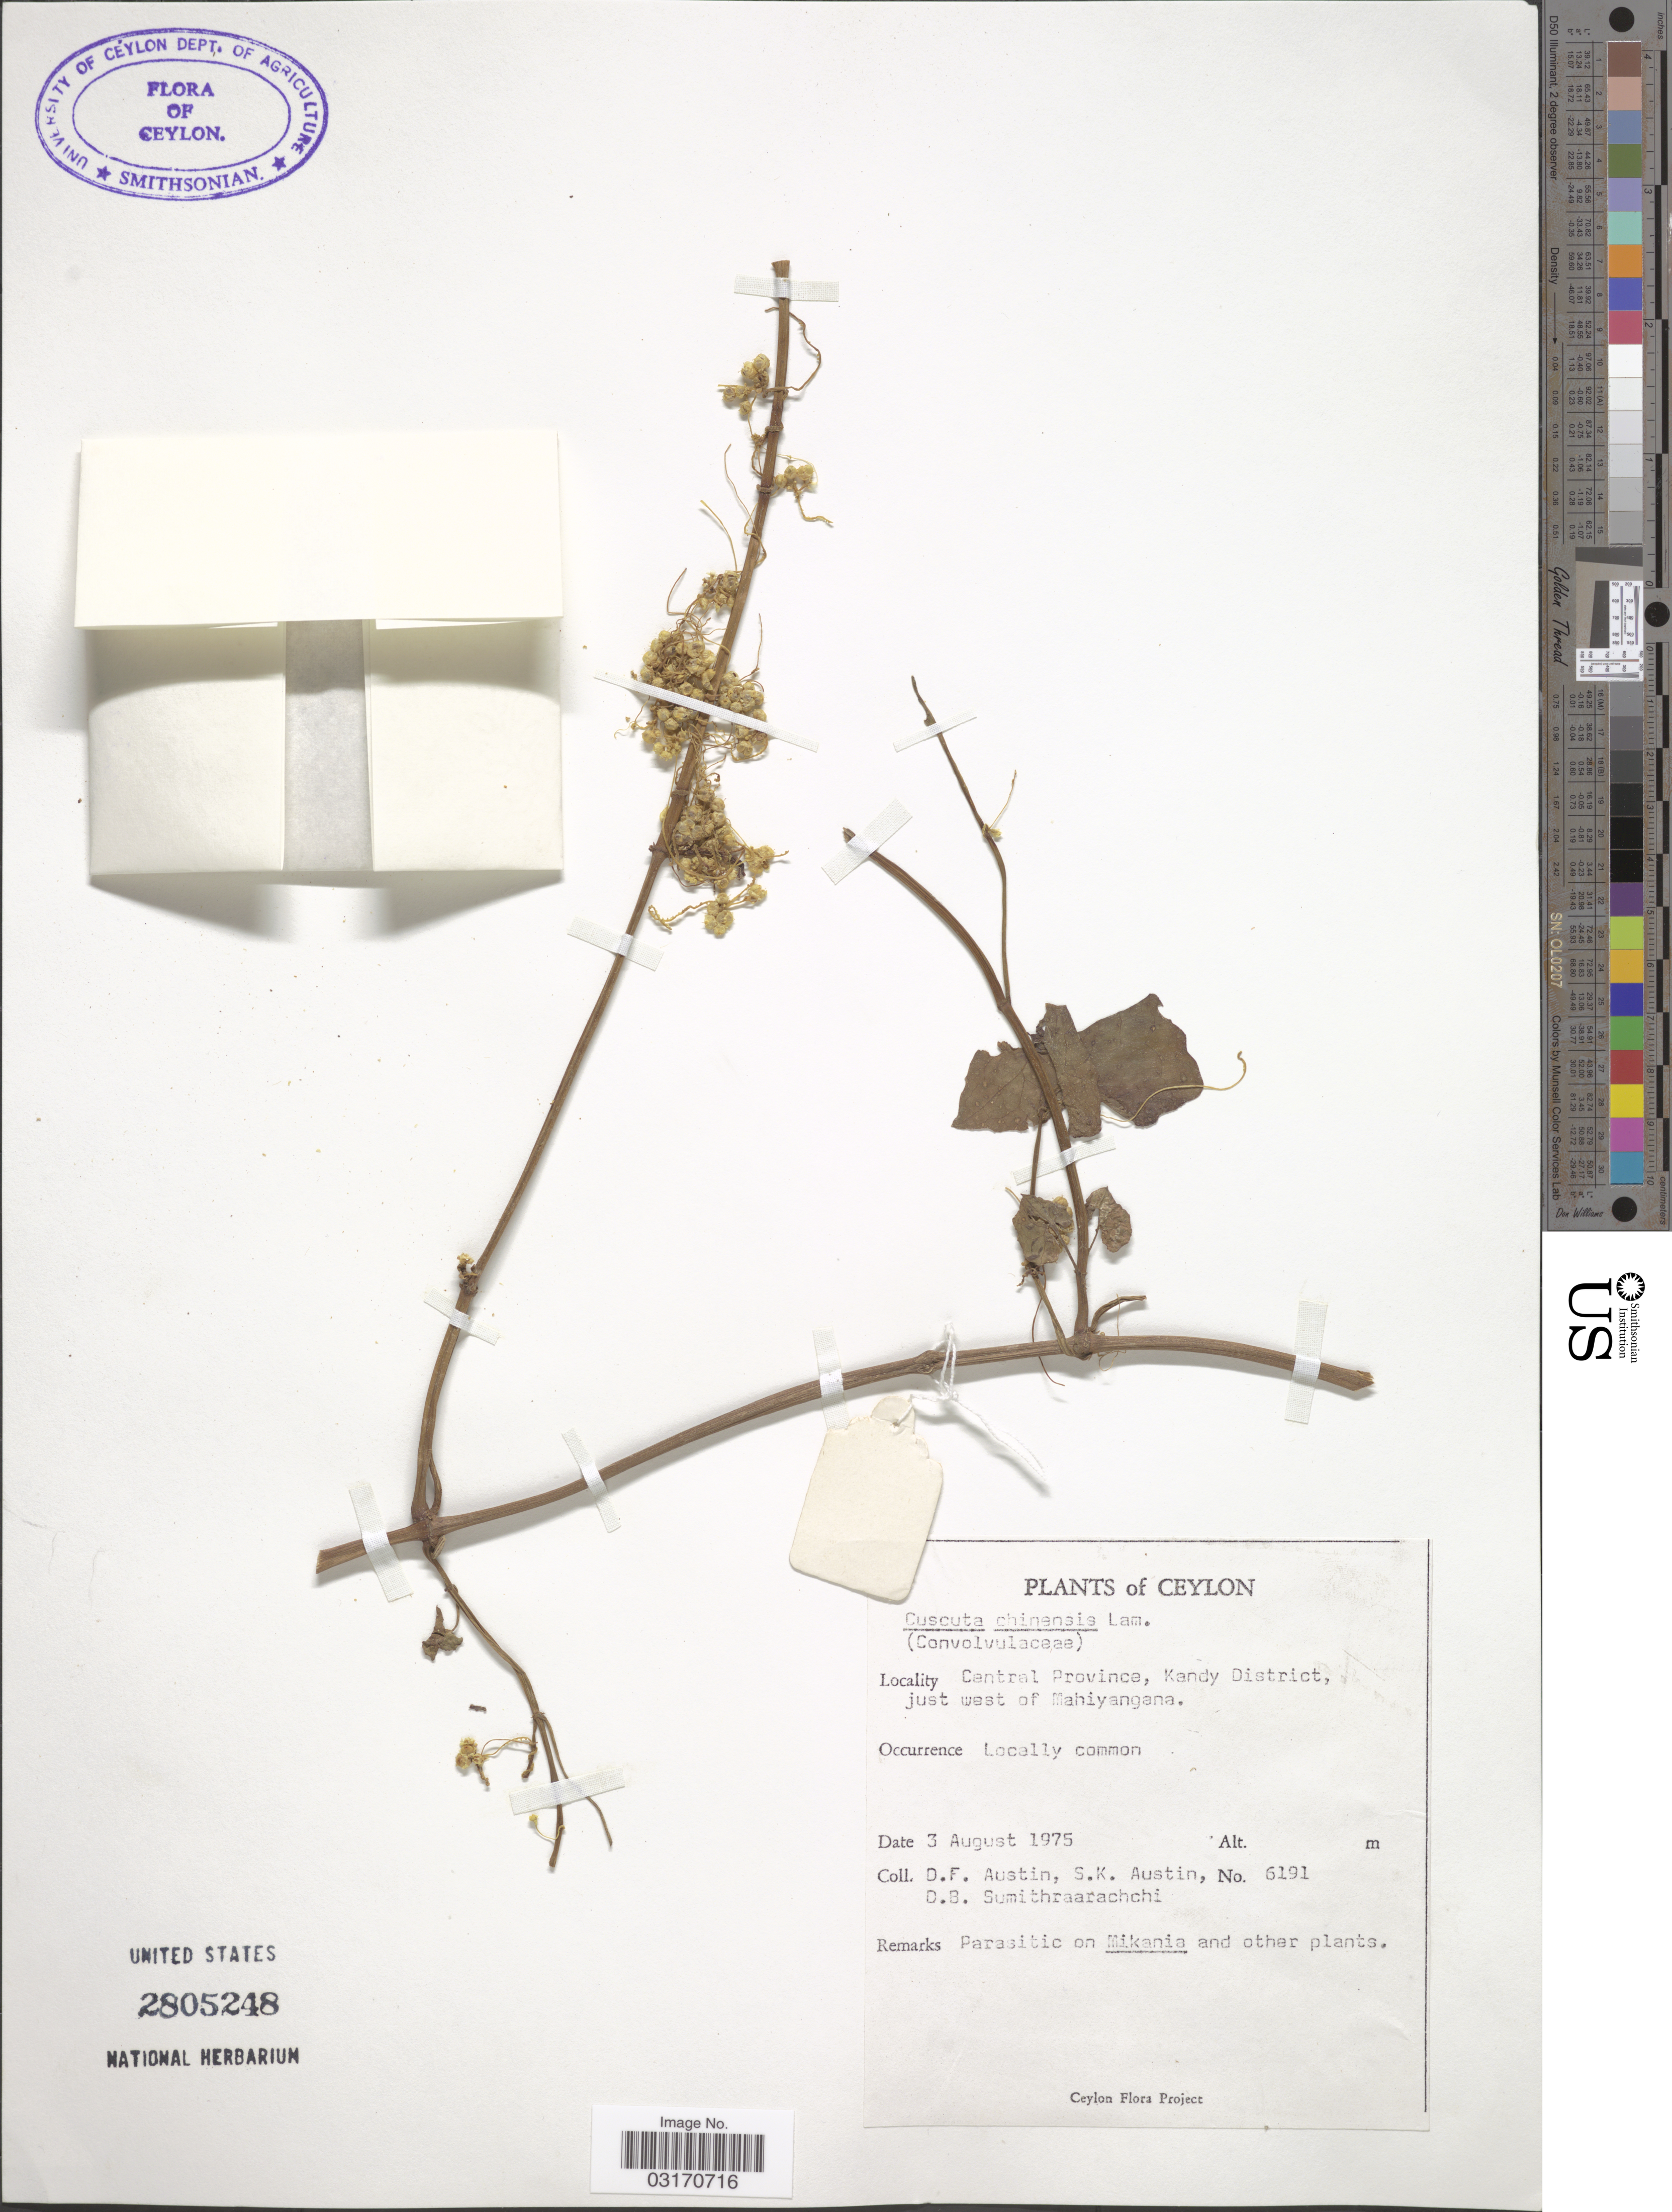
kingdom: Plantae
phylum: Tracheophyta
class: Magnoliopsida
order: Solanales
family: Convolvulaceae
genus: Cuscuta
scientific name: Cuscuta chinensis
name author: Lam.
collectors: D. Austin, S. Austin & D. B. Sumithraarachchi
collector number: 6191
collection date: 1975-08-03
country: Sri Lanka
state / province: Central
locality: Ceylon. Central Province, Kandy District, just west of Mahiyangana.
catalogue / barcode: US 2805248